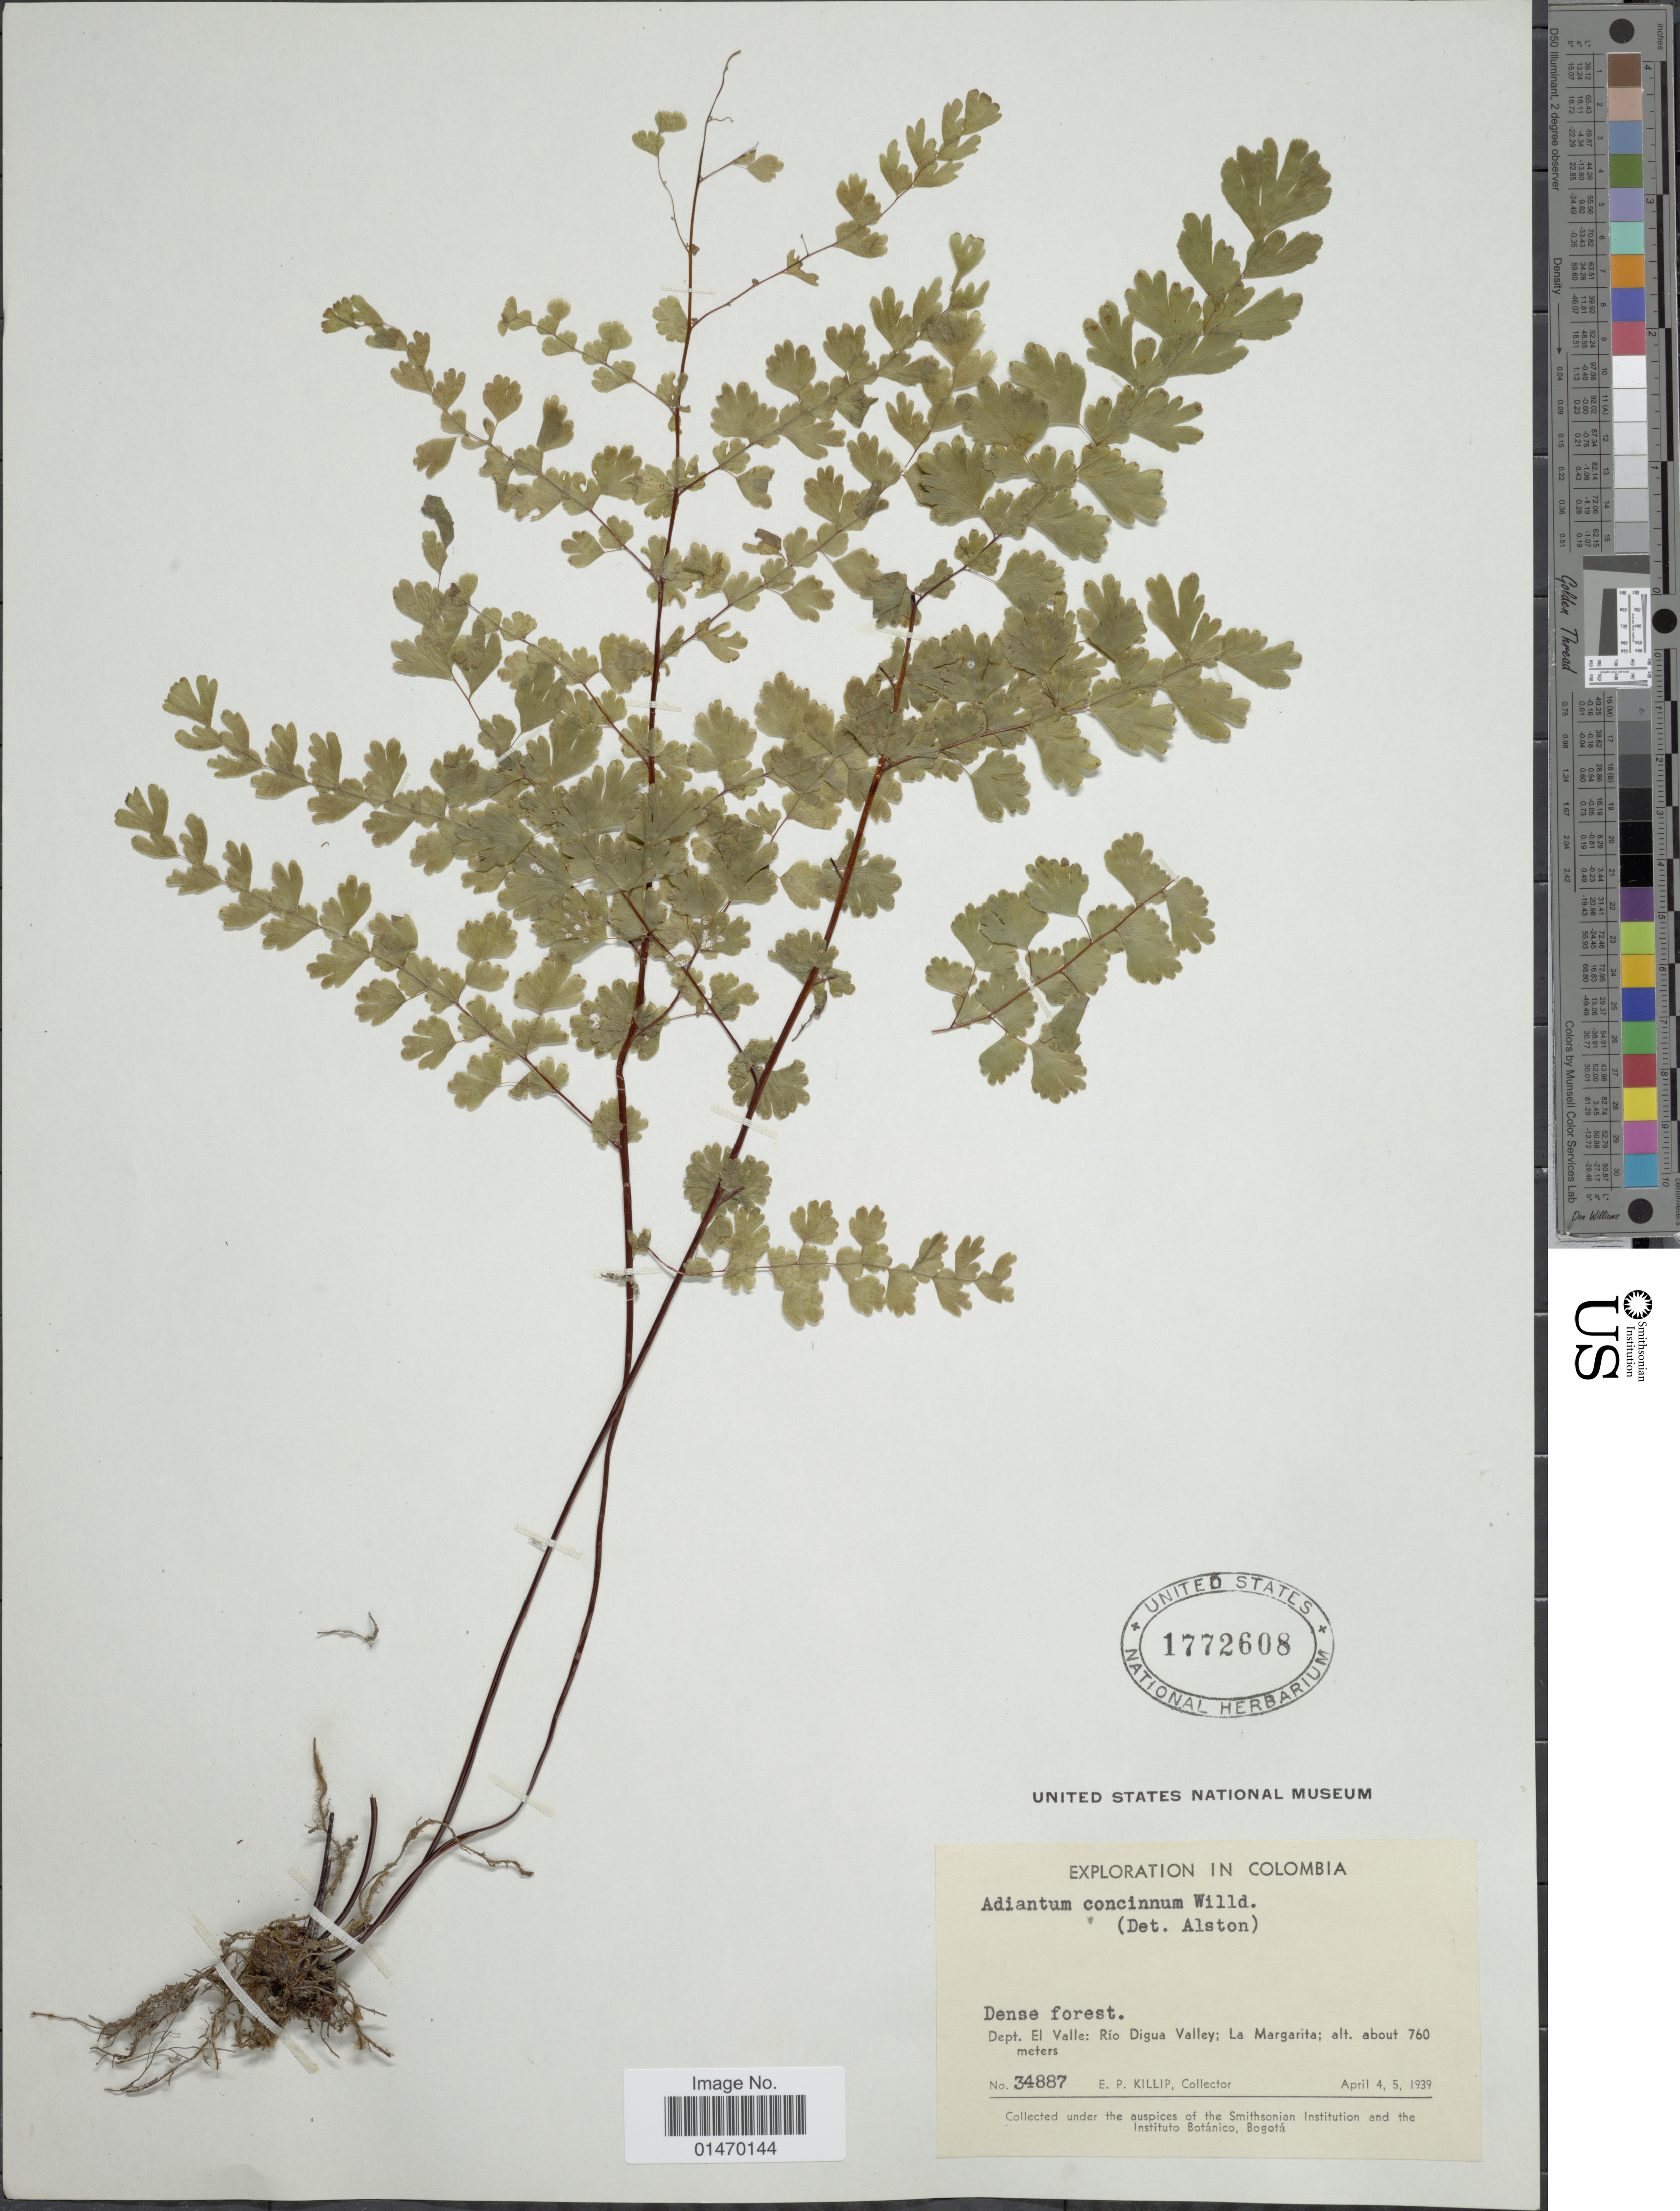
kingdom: Plantae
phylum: Tracheophyta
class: Polypodiopsida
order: Polypodiales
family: Pteridaceae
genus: Adiantum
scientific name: Adiantum concinnum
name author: Humb. & Bonpl. ex Willd.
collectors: E. P. Killip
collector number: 34887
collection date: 1939-04-04/1939-04-05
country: Colombia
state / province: Valle del Cauca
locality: Dept. El Valle: Rio Digua Valley; la Margarita.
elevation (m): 760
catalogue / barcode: US 1772608